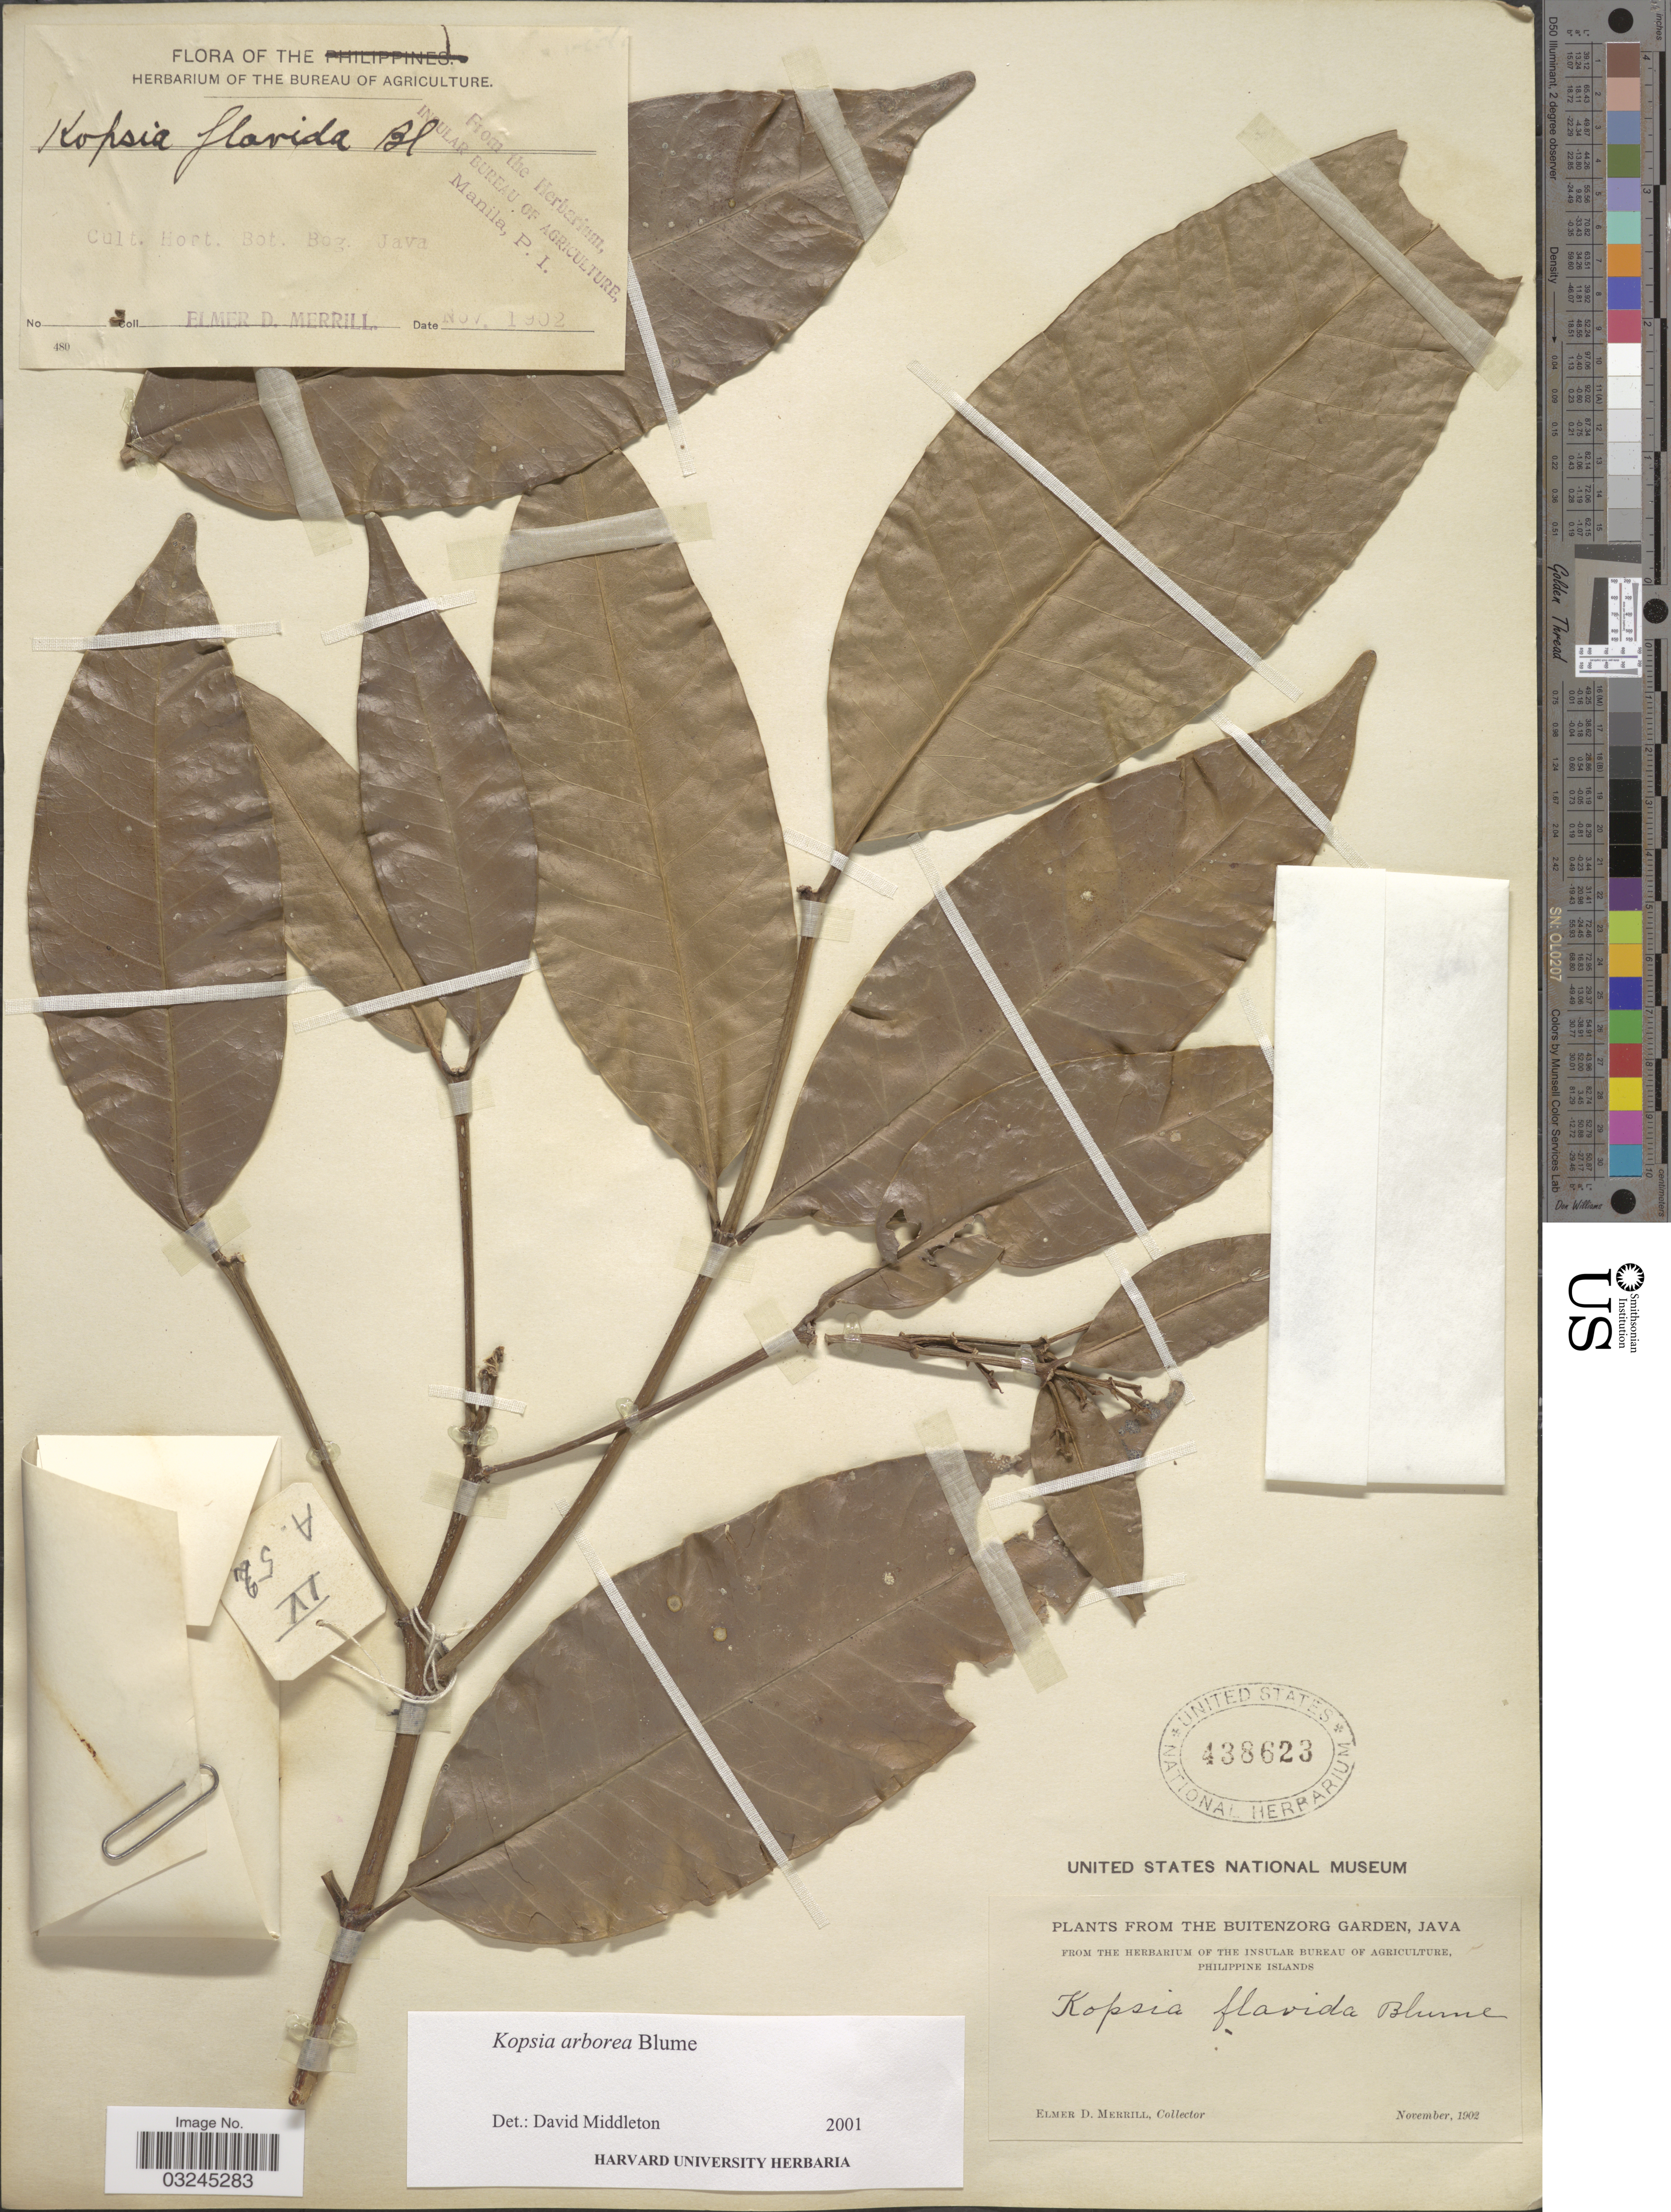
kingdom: Plantae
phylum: Tracheophyta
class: Magnoliopsida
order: Gentianales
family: Apocynaceae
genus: Kopsia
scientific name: Kopsia arborea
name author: Blume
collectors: E. D. Merrill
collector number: A52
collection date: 1902-11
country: Indonesia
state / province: Java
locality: The Buitenzorg Garden. Hort. Bot. Bog.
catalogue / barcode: US 438623